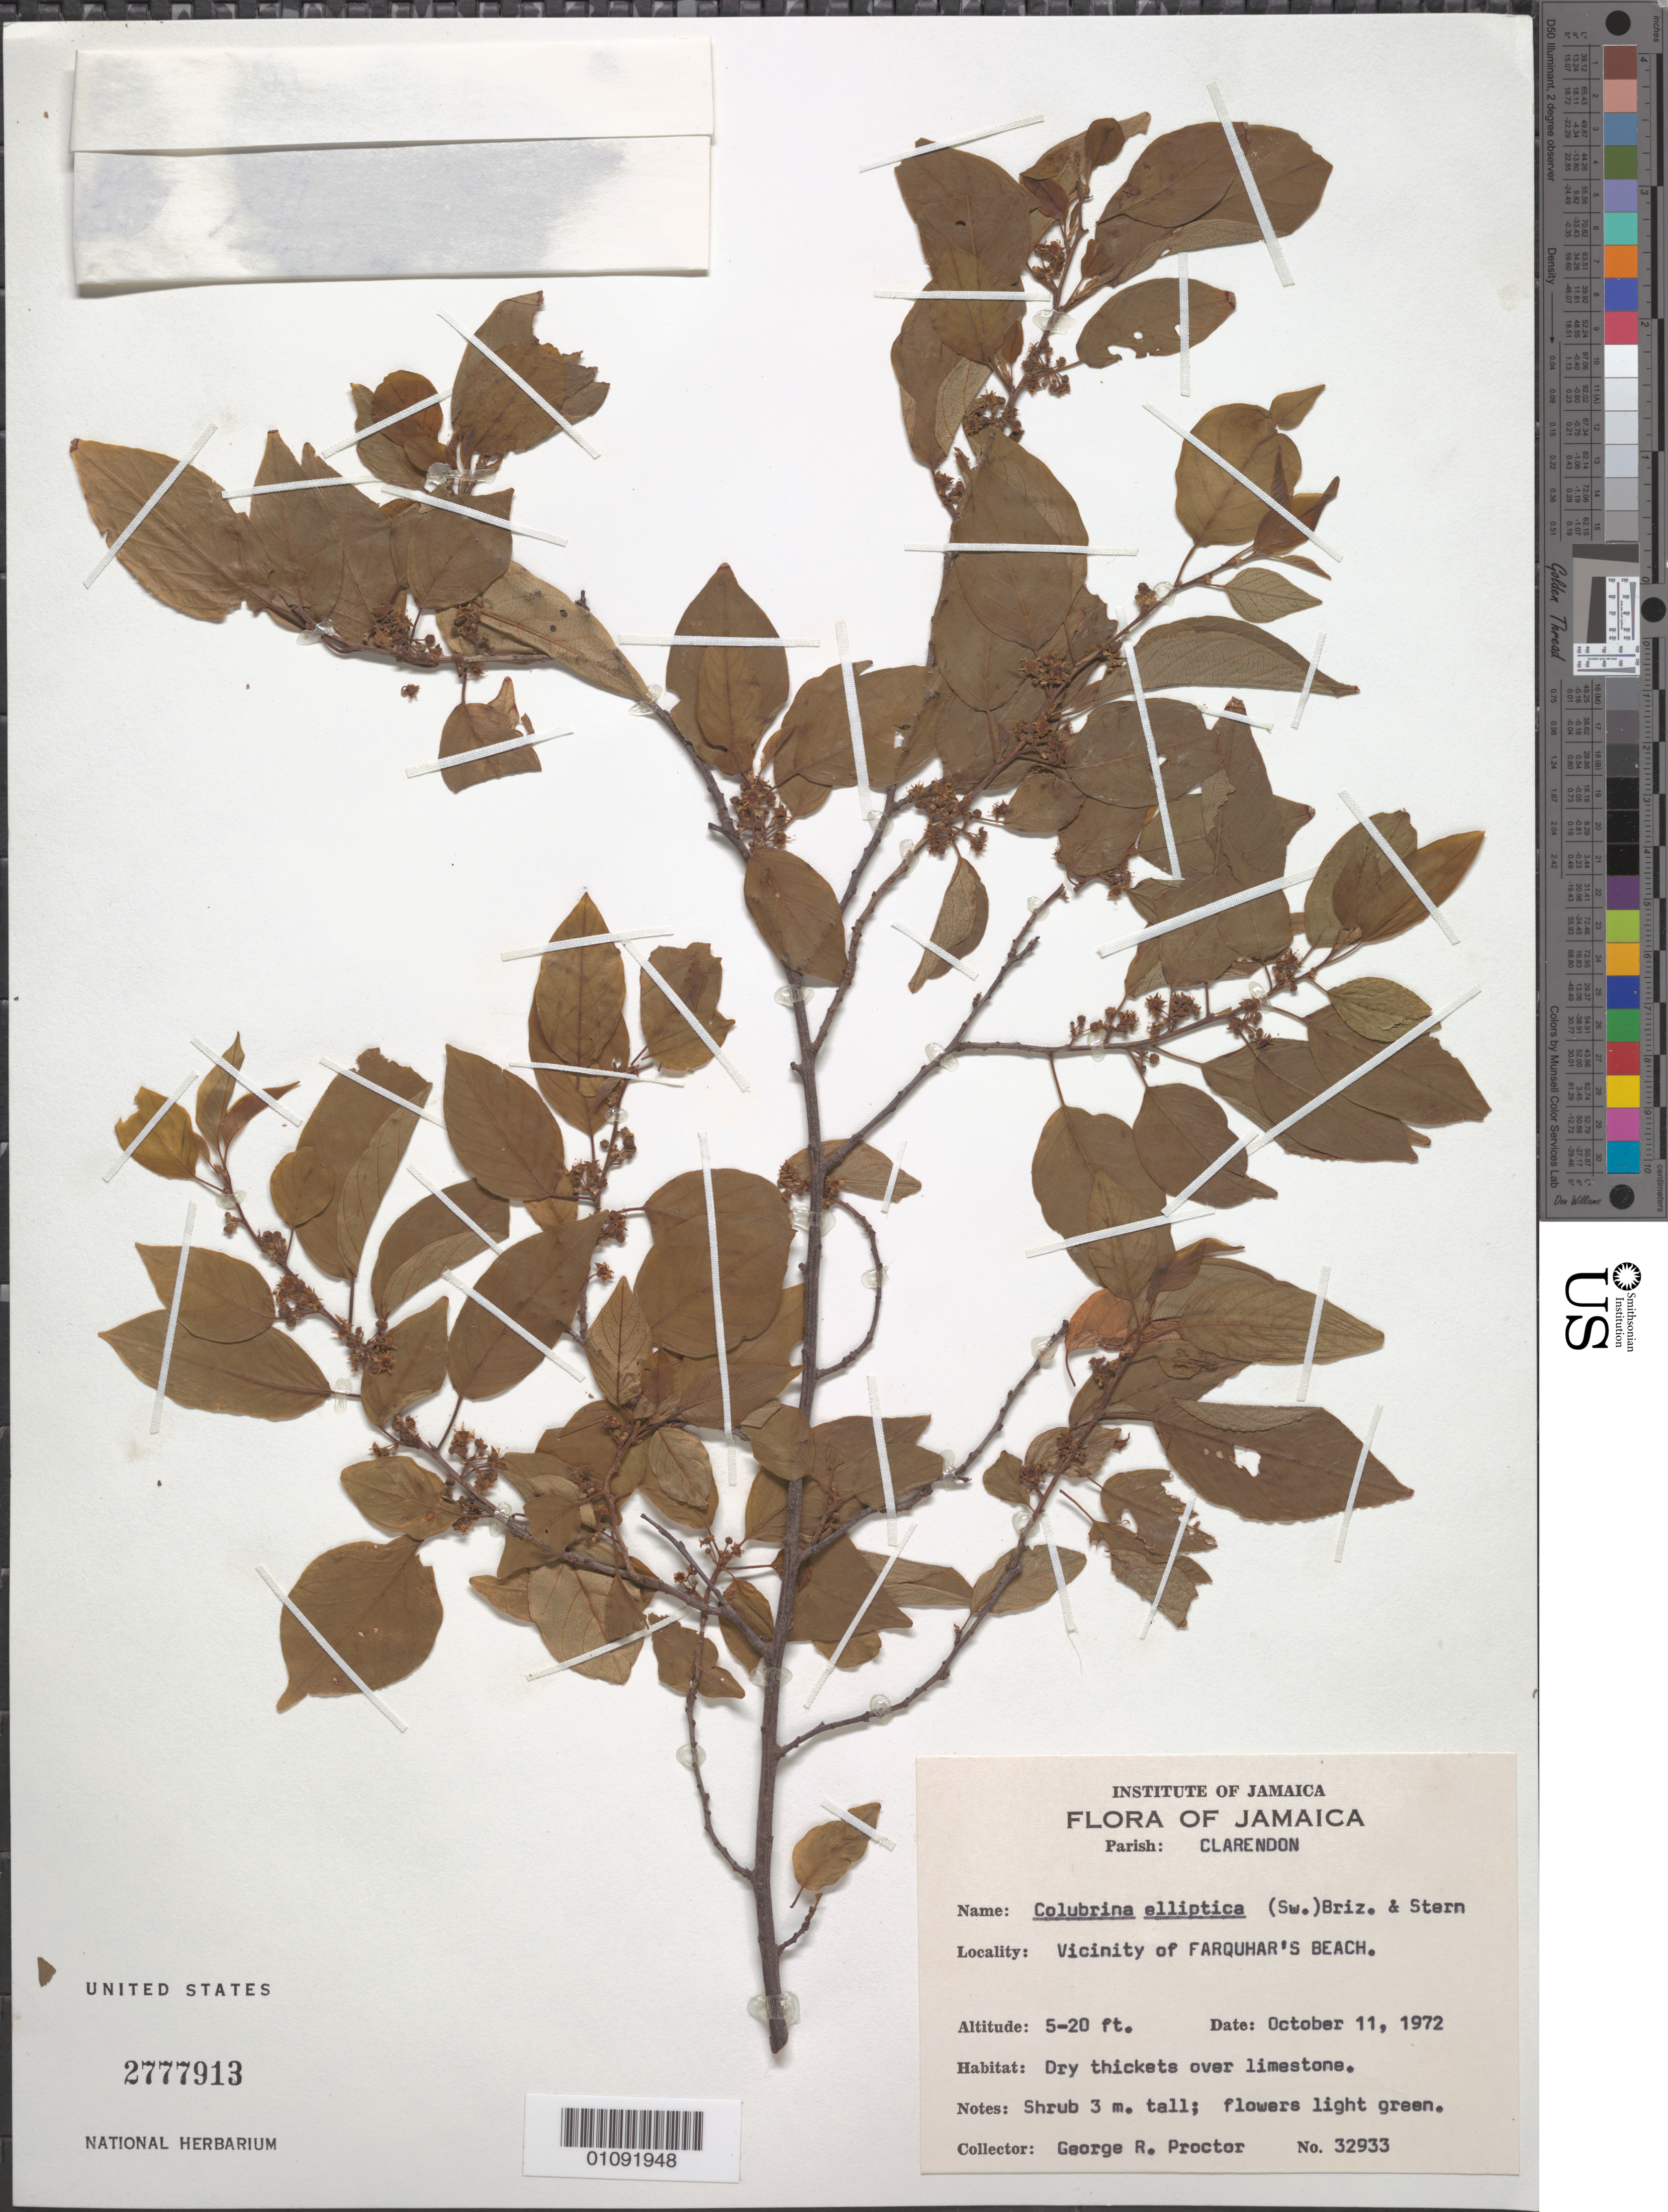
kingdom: Plantae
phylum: Tracheophyta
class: Magnoliopsida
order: Rosales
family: Rhamnaceae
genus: Colubrina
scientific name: Colubrina elliptica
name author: (Sw.) Brizicky & W.L. Stern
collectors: G. R. Proctor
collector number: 32933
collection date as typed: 11 Oct 1972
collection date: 1972-10-11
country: Jamaica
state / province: Clarendon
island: Jamaica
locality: Vicinity of Farquhar's Beach. Clarendon Parish.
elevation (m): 2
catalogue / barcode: US 2777913